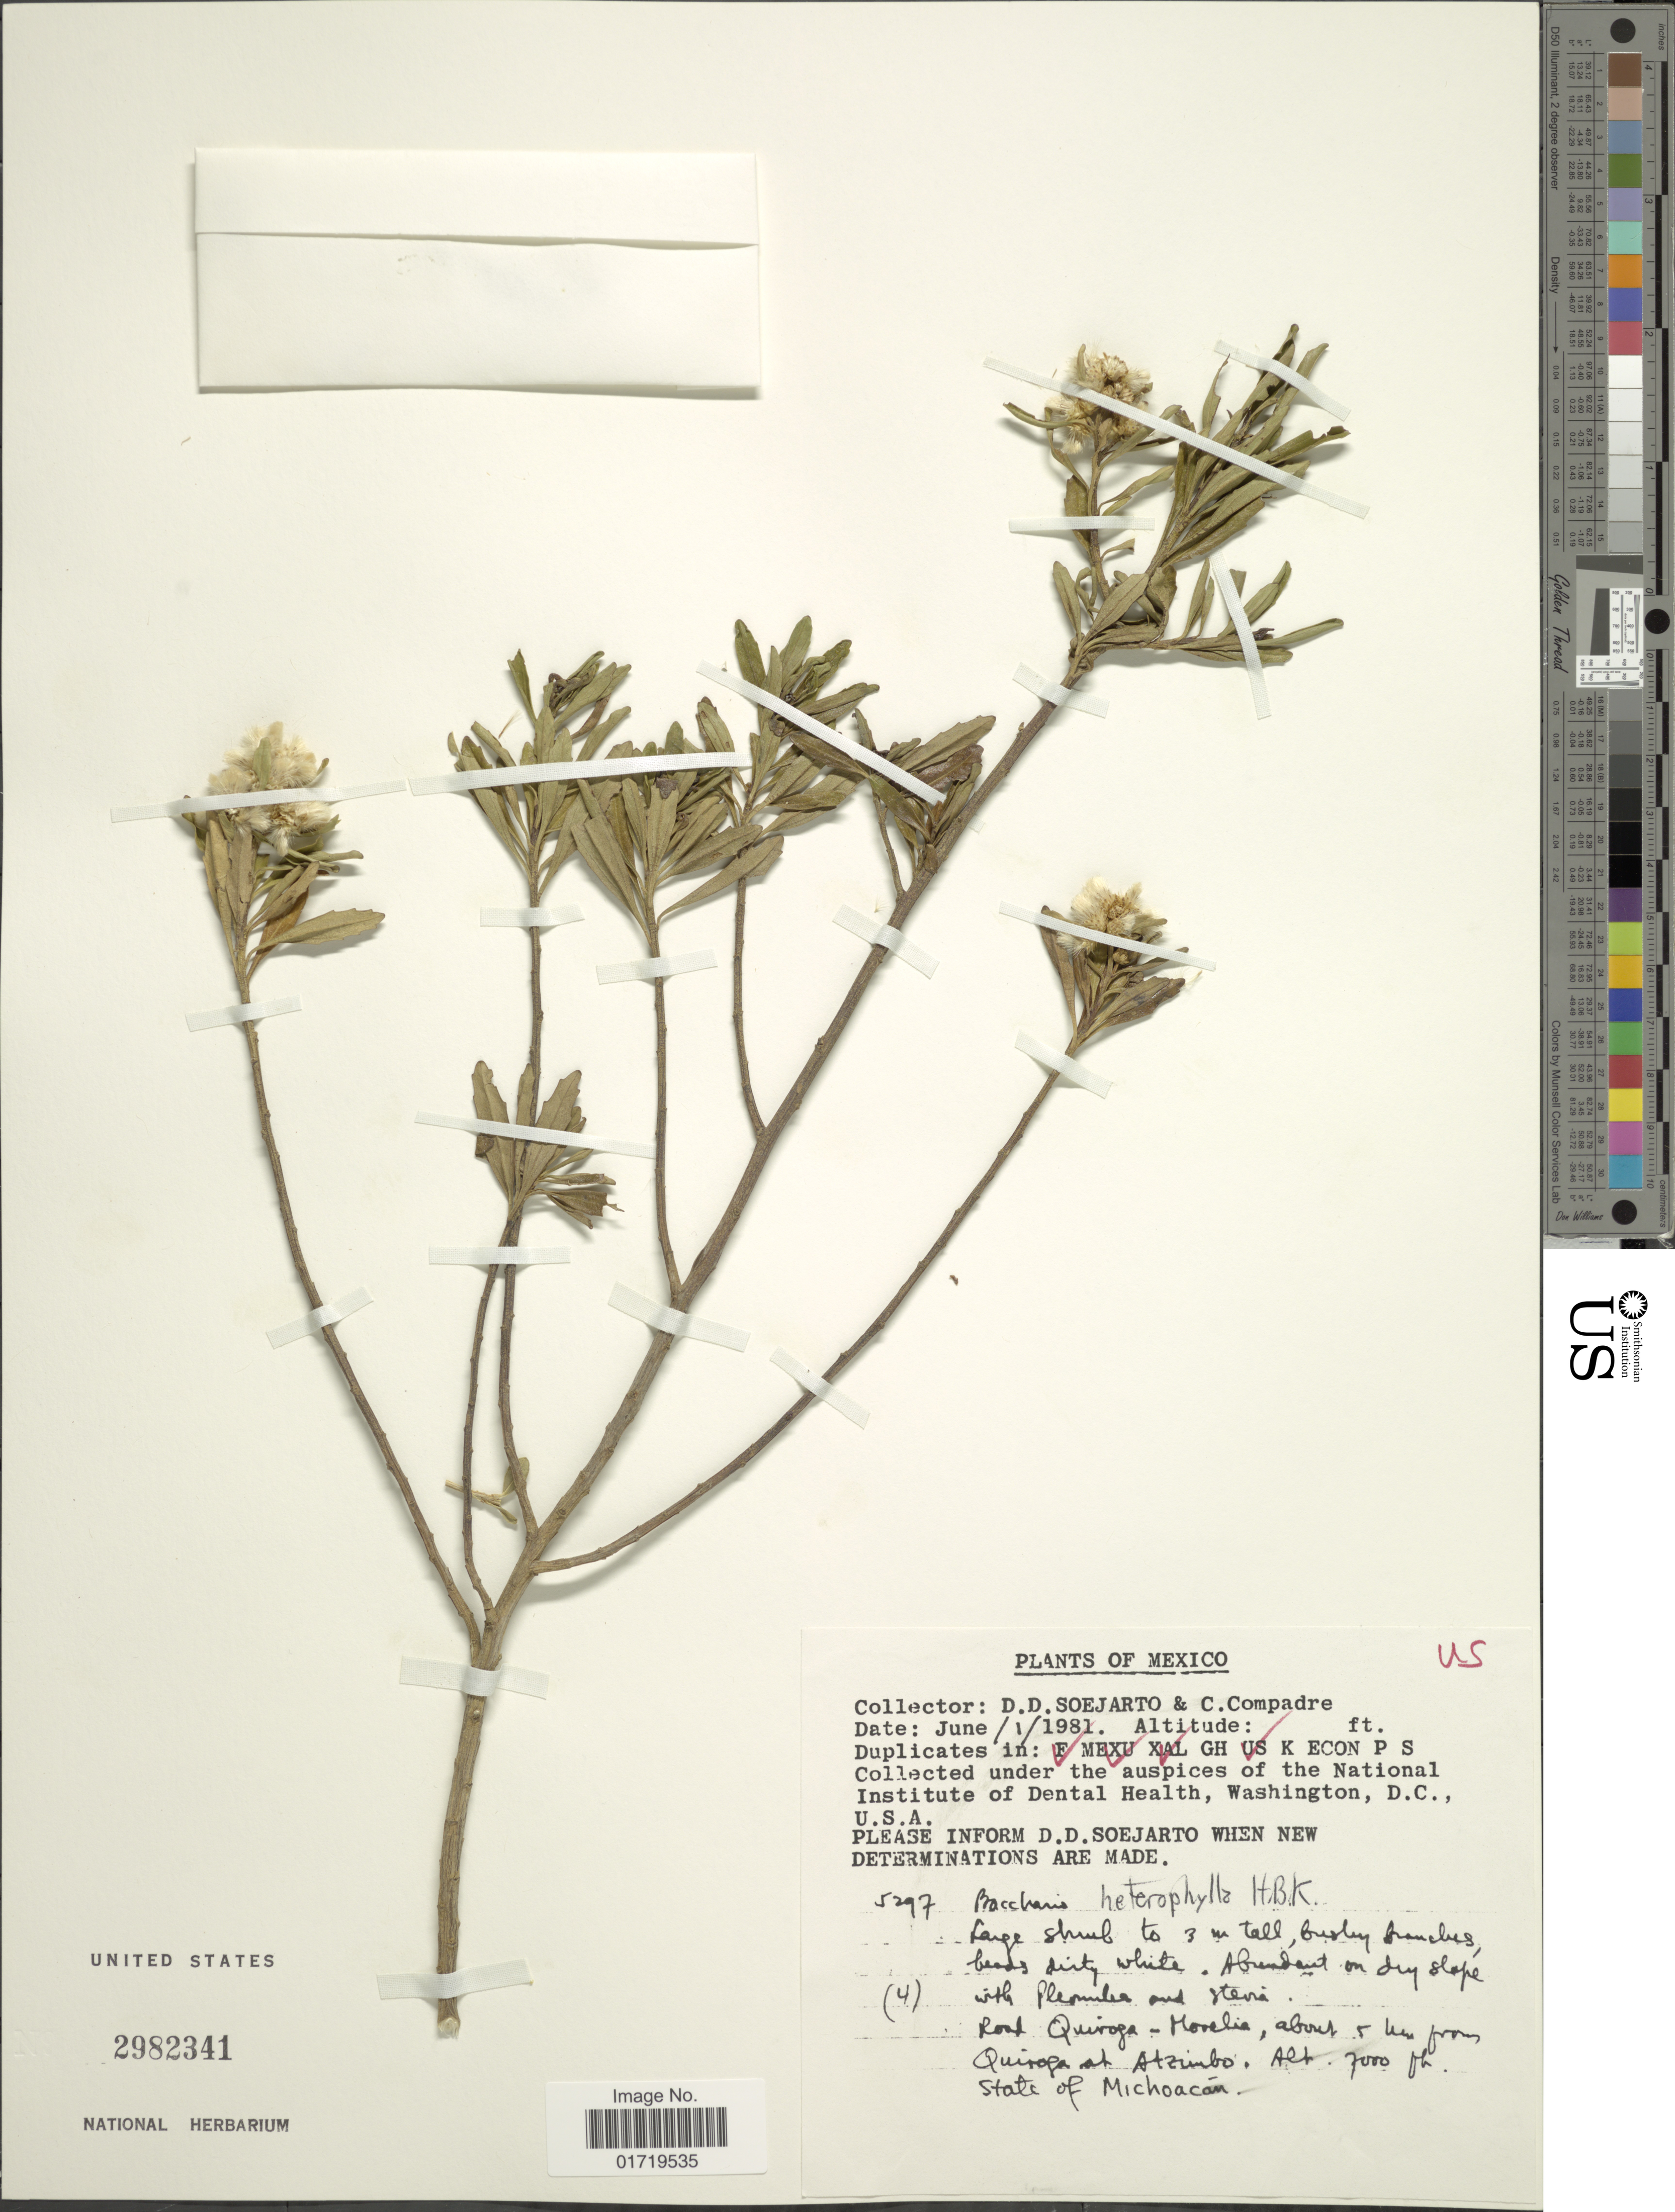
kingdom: Plantae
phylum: Tracheophyta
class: Magnoliopsida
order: Asterales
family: Asteraceae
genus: Baccharis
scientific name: Baccharis heterophylla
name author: Kunth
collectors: C. Compadre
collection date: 1981-06-01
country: Mexico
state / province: Michoacán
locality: Road Quiroga, Morelia, about 5 km. from Quiroga at Atzimbo, State of Michoacan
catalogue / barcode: US 2982341